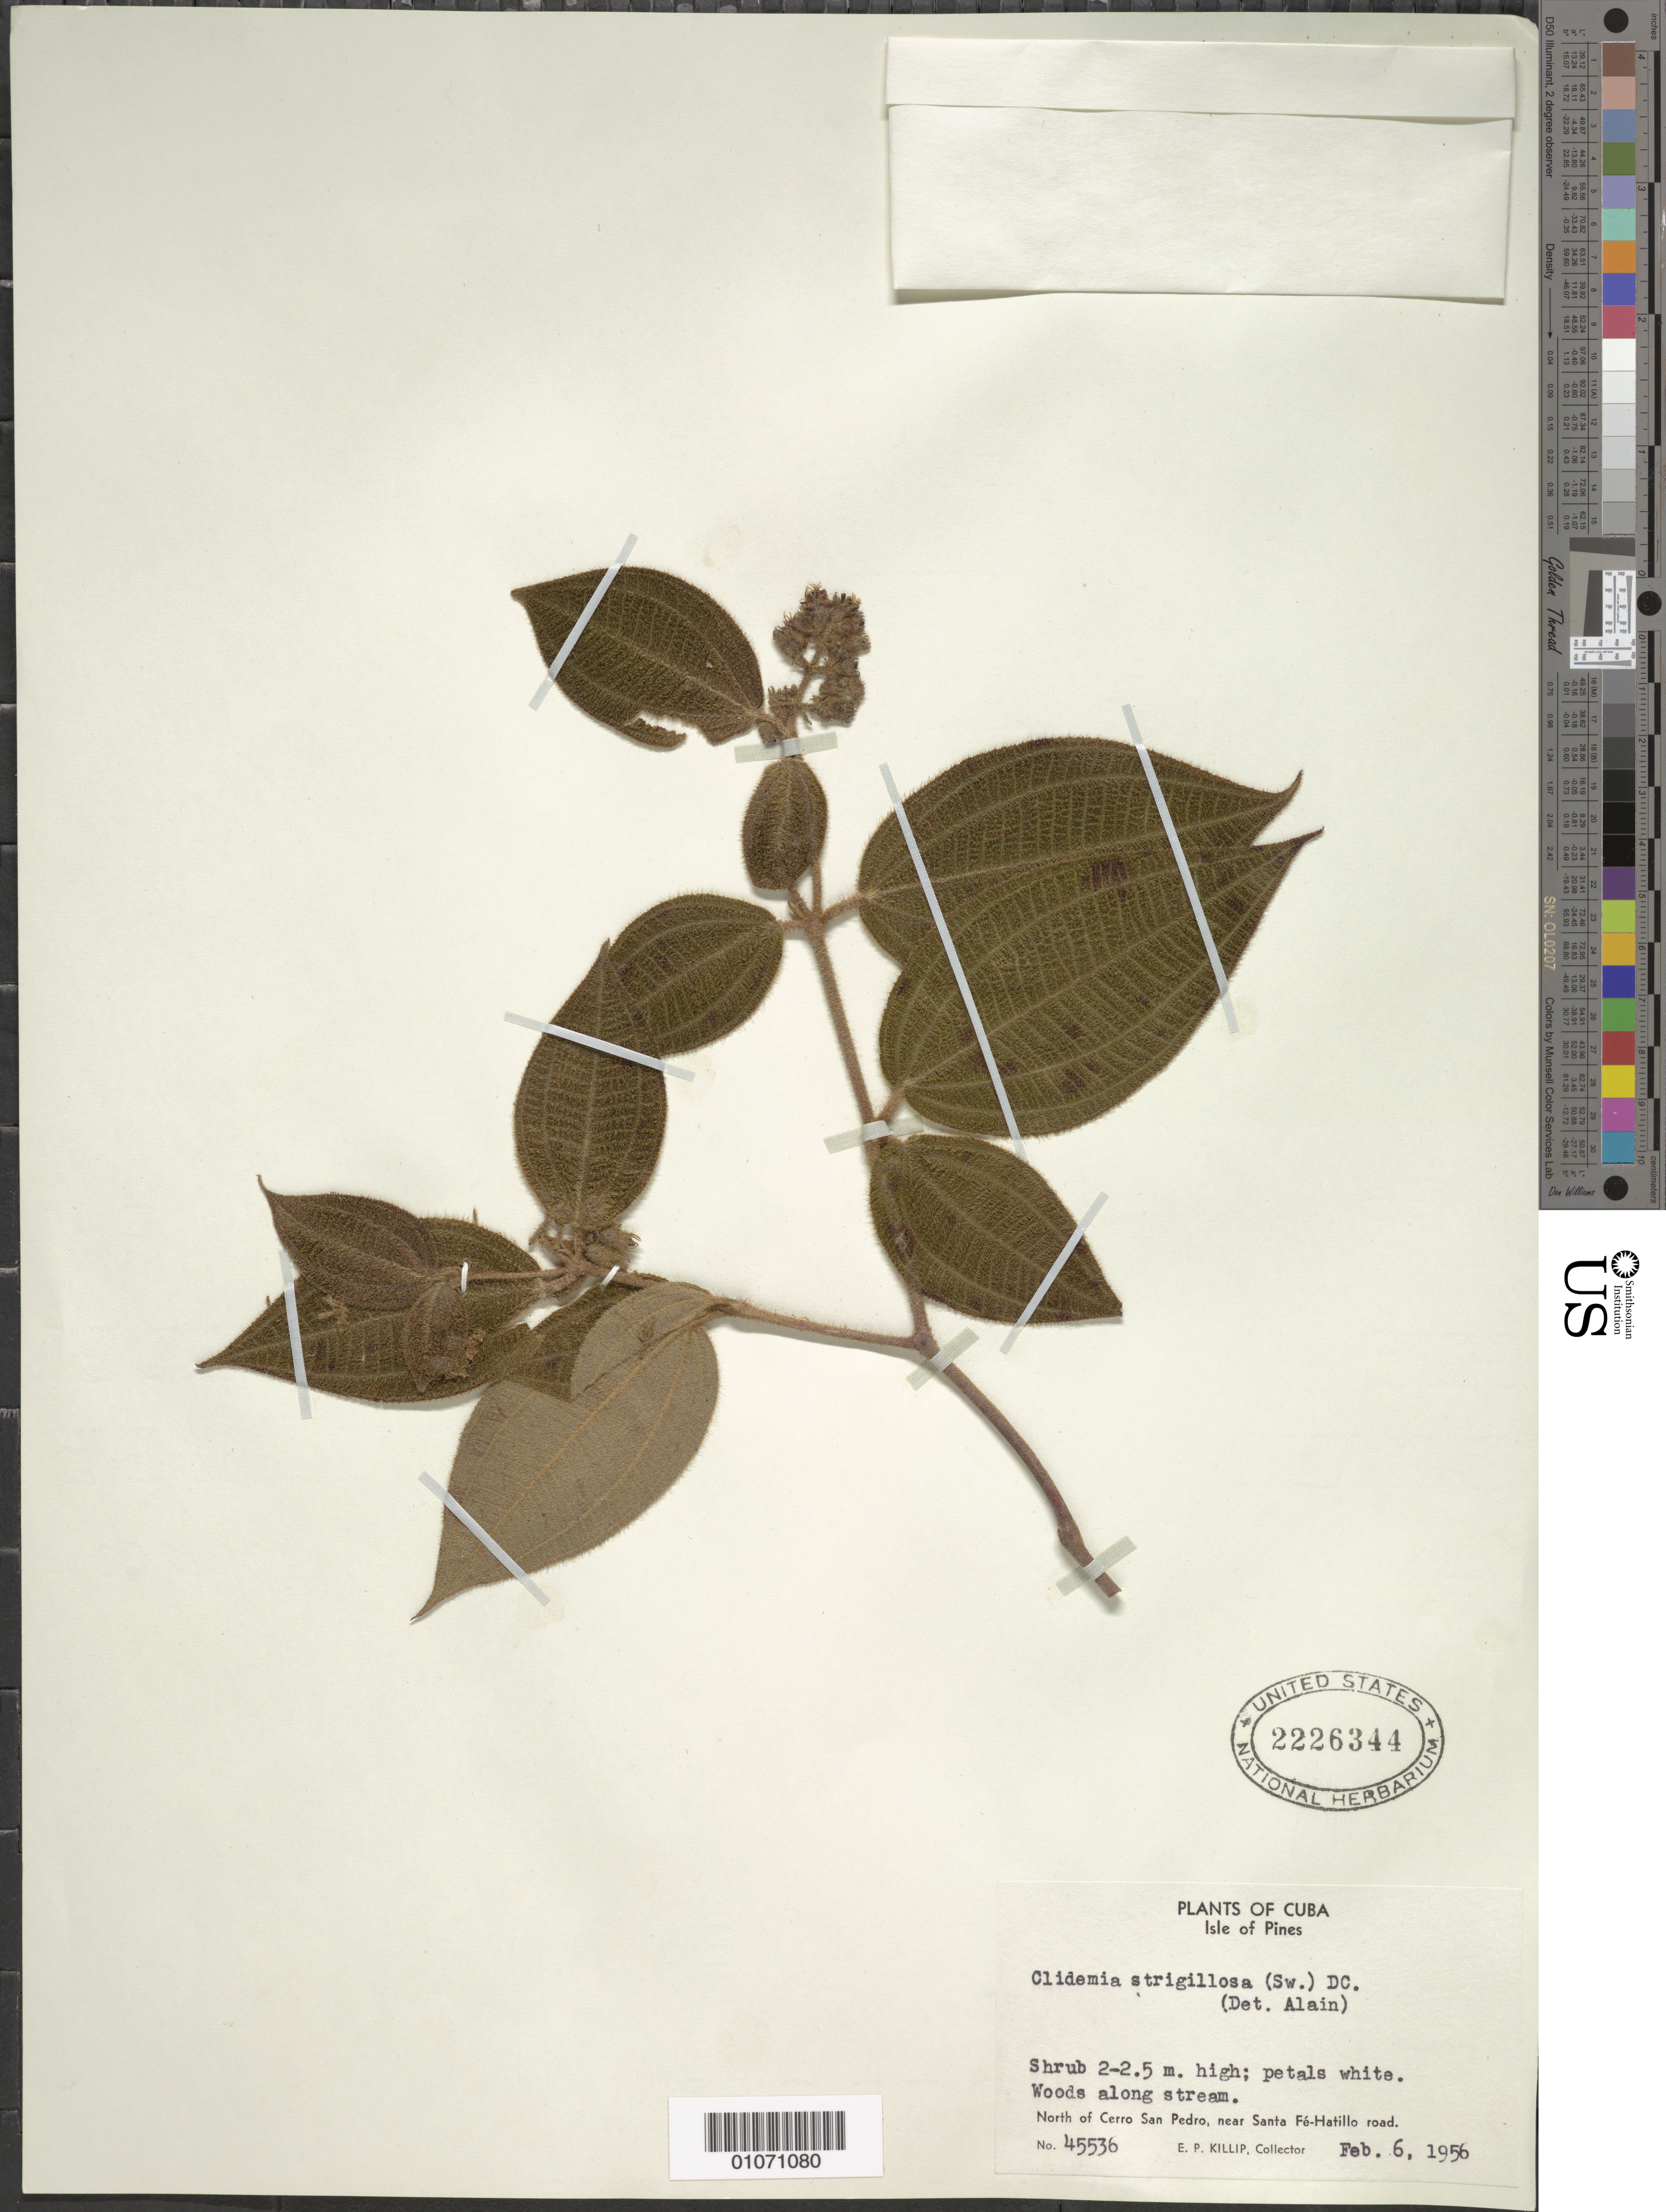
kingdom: Plantae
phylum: Tracheophyta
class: Magnoliopsida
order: Myrtales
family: Melastomataceae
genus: Clidemia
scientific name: Clidemia strigillosa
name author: (Sw.) DC.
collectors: E. P. Killip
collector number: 45536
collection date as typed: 06 Feb 1956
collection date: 1956-02-06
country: Cuba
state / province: Isla de La Juventud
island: Isla de la Juventud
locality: Isle of Pines, Cerro San Pedro, N of; near Santa Fé-Hatillo road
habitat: Woods along stream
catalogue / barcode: US 2226344